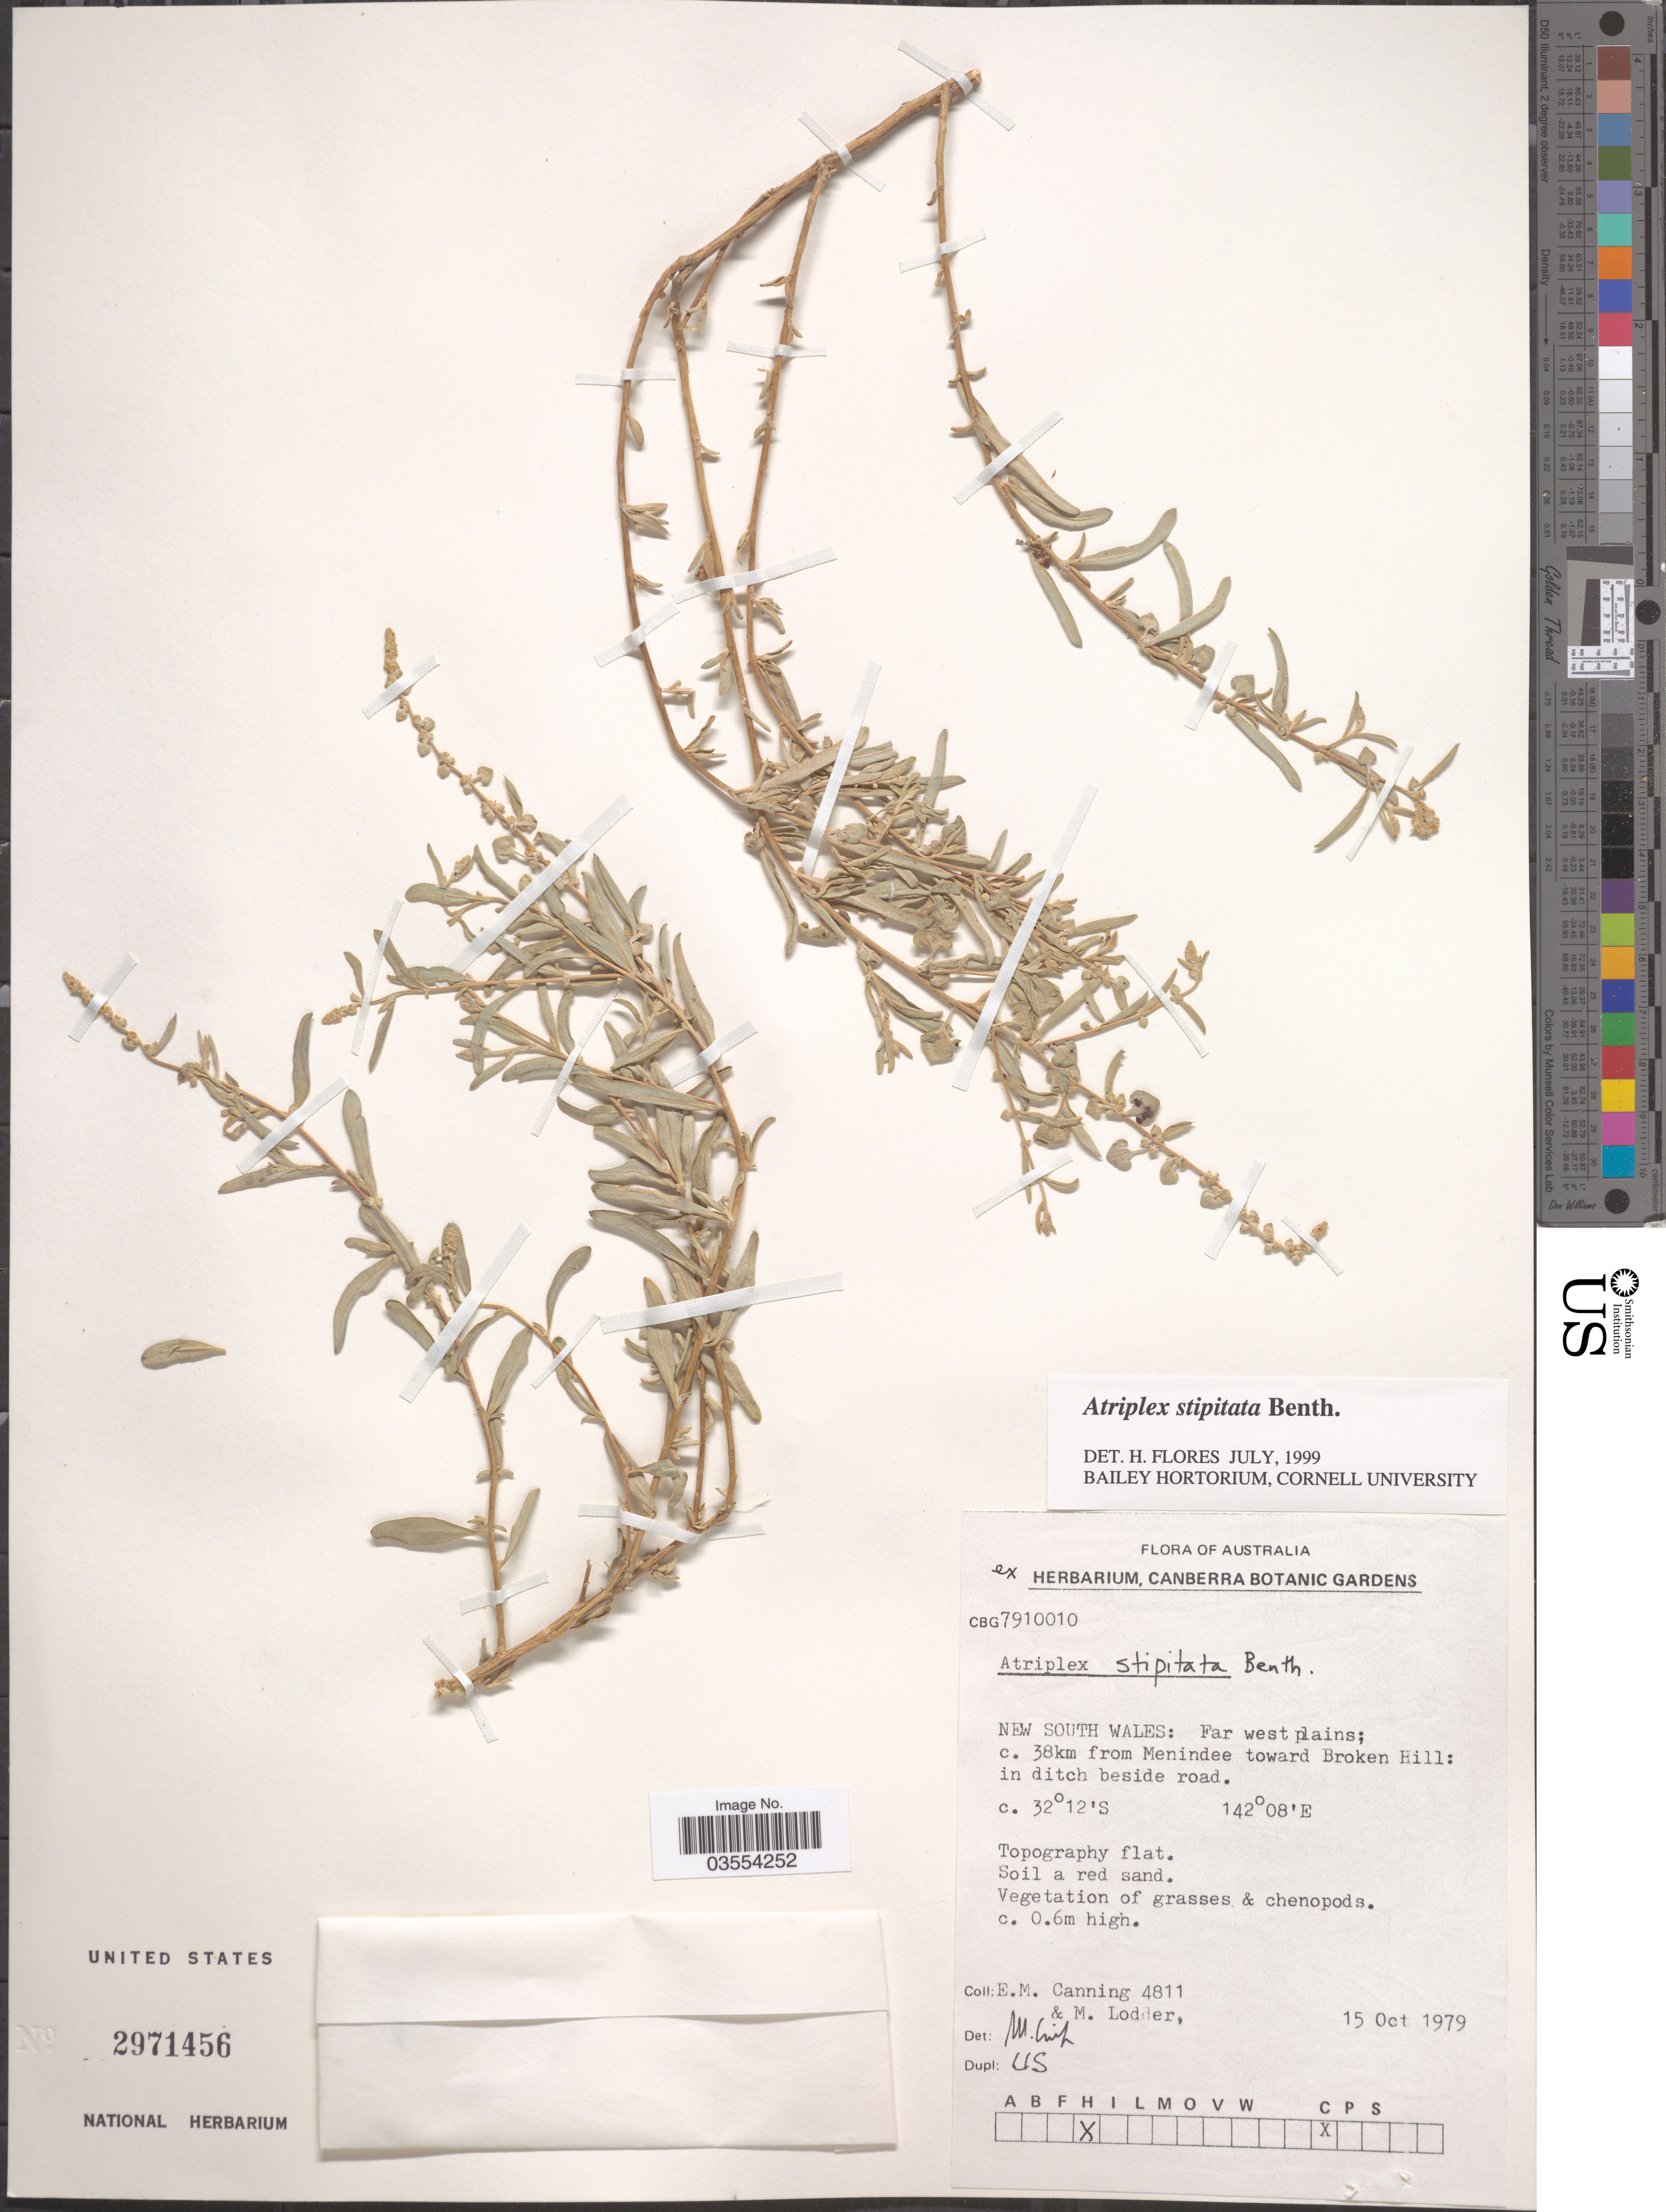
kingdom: Plantae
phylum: Tracheophyta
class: Magnoliopsida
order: Caryophyllales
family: Amaranthaceae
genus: Atriplex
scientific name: Atriplex stipitata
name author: Benth.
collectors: E. Canning & M. Lodder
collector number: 4811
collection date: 1979-10-15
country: Australia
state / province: New South Wales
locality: Far west plains; c. 38km from Menindee toward Broken Hill: in ditch beside road.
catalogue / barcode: US 2971456